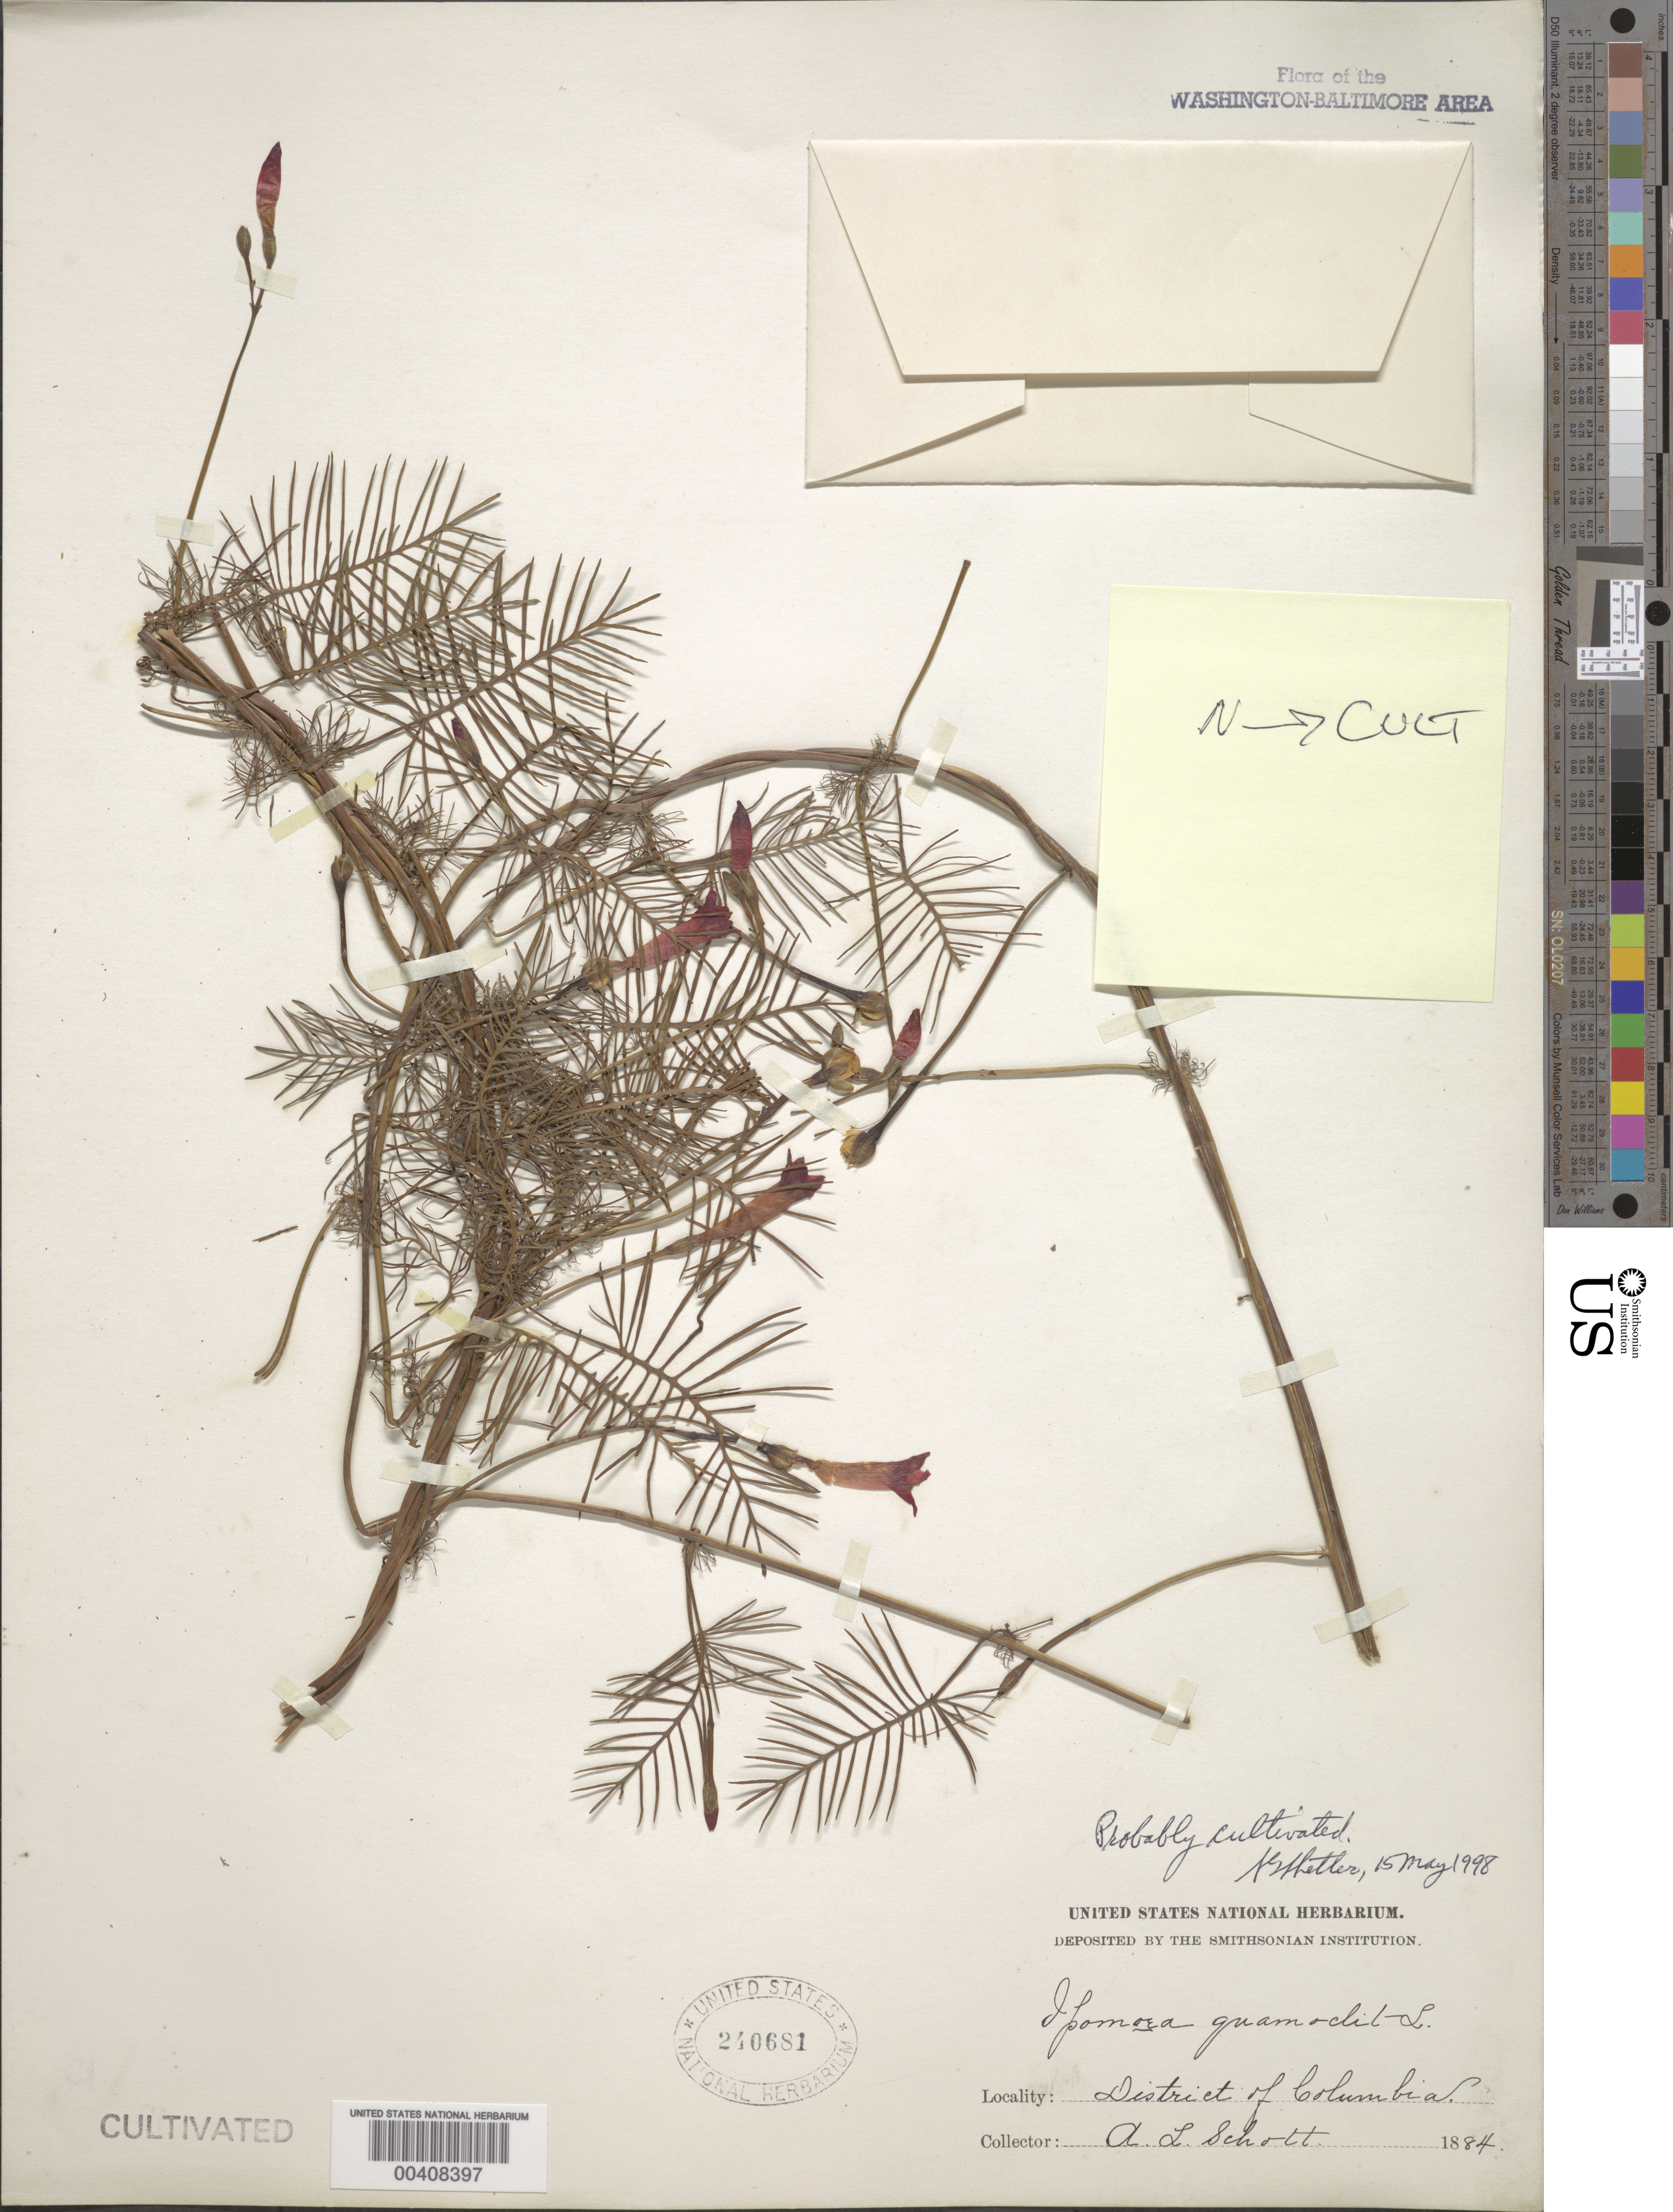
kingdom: Plantae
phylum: Tracheophyta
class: Magnoliopsida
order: Solanales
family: Convolvulaceae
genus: Ipomoea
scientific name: Ipomoea quamoclit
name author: L.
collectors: A. L. Schott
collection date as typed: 1884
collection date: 1884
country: United States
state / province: District of Columbia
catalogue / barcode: US 240681